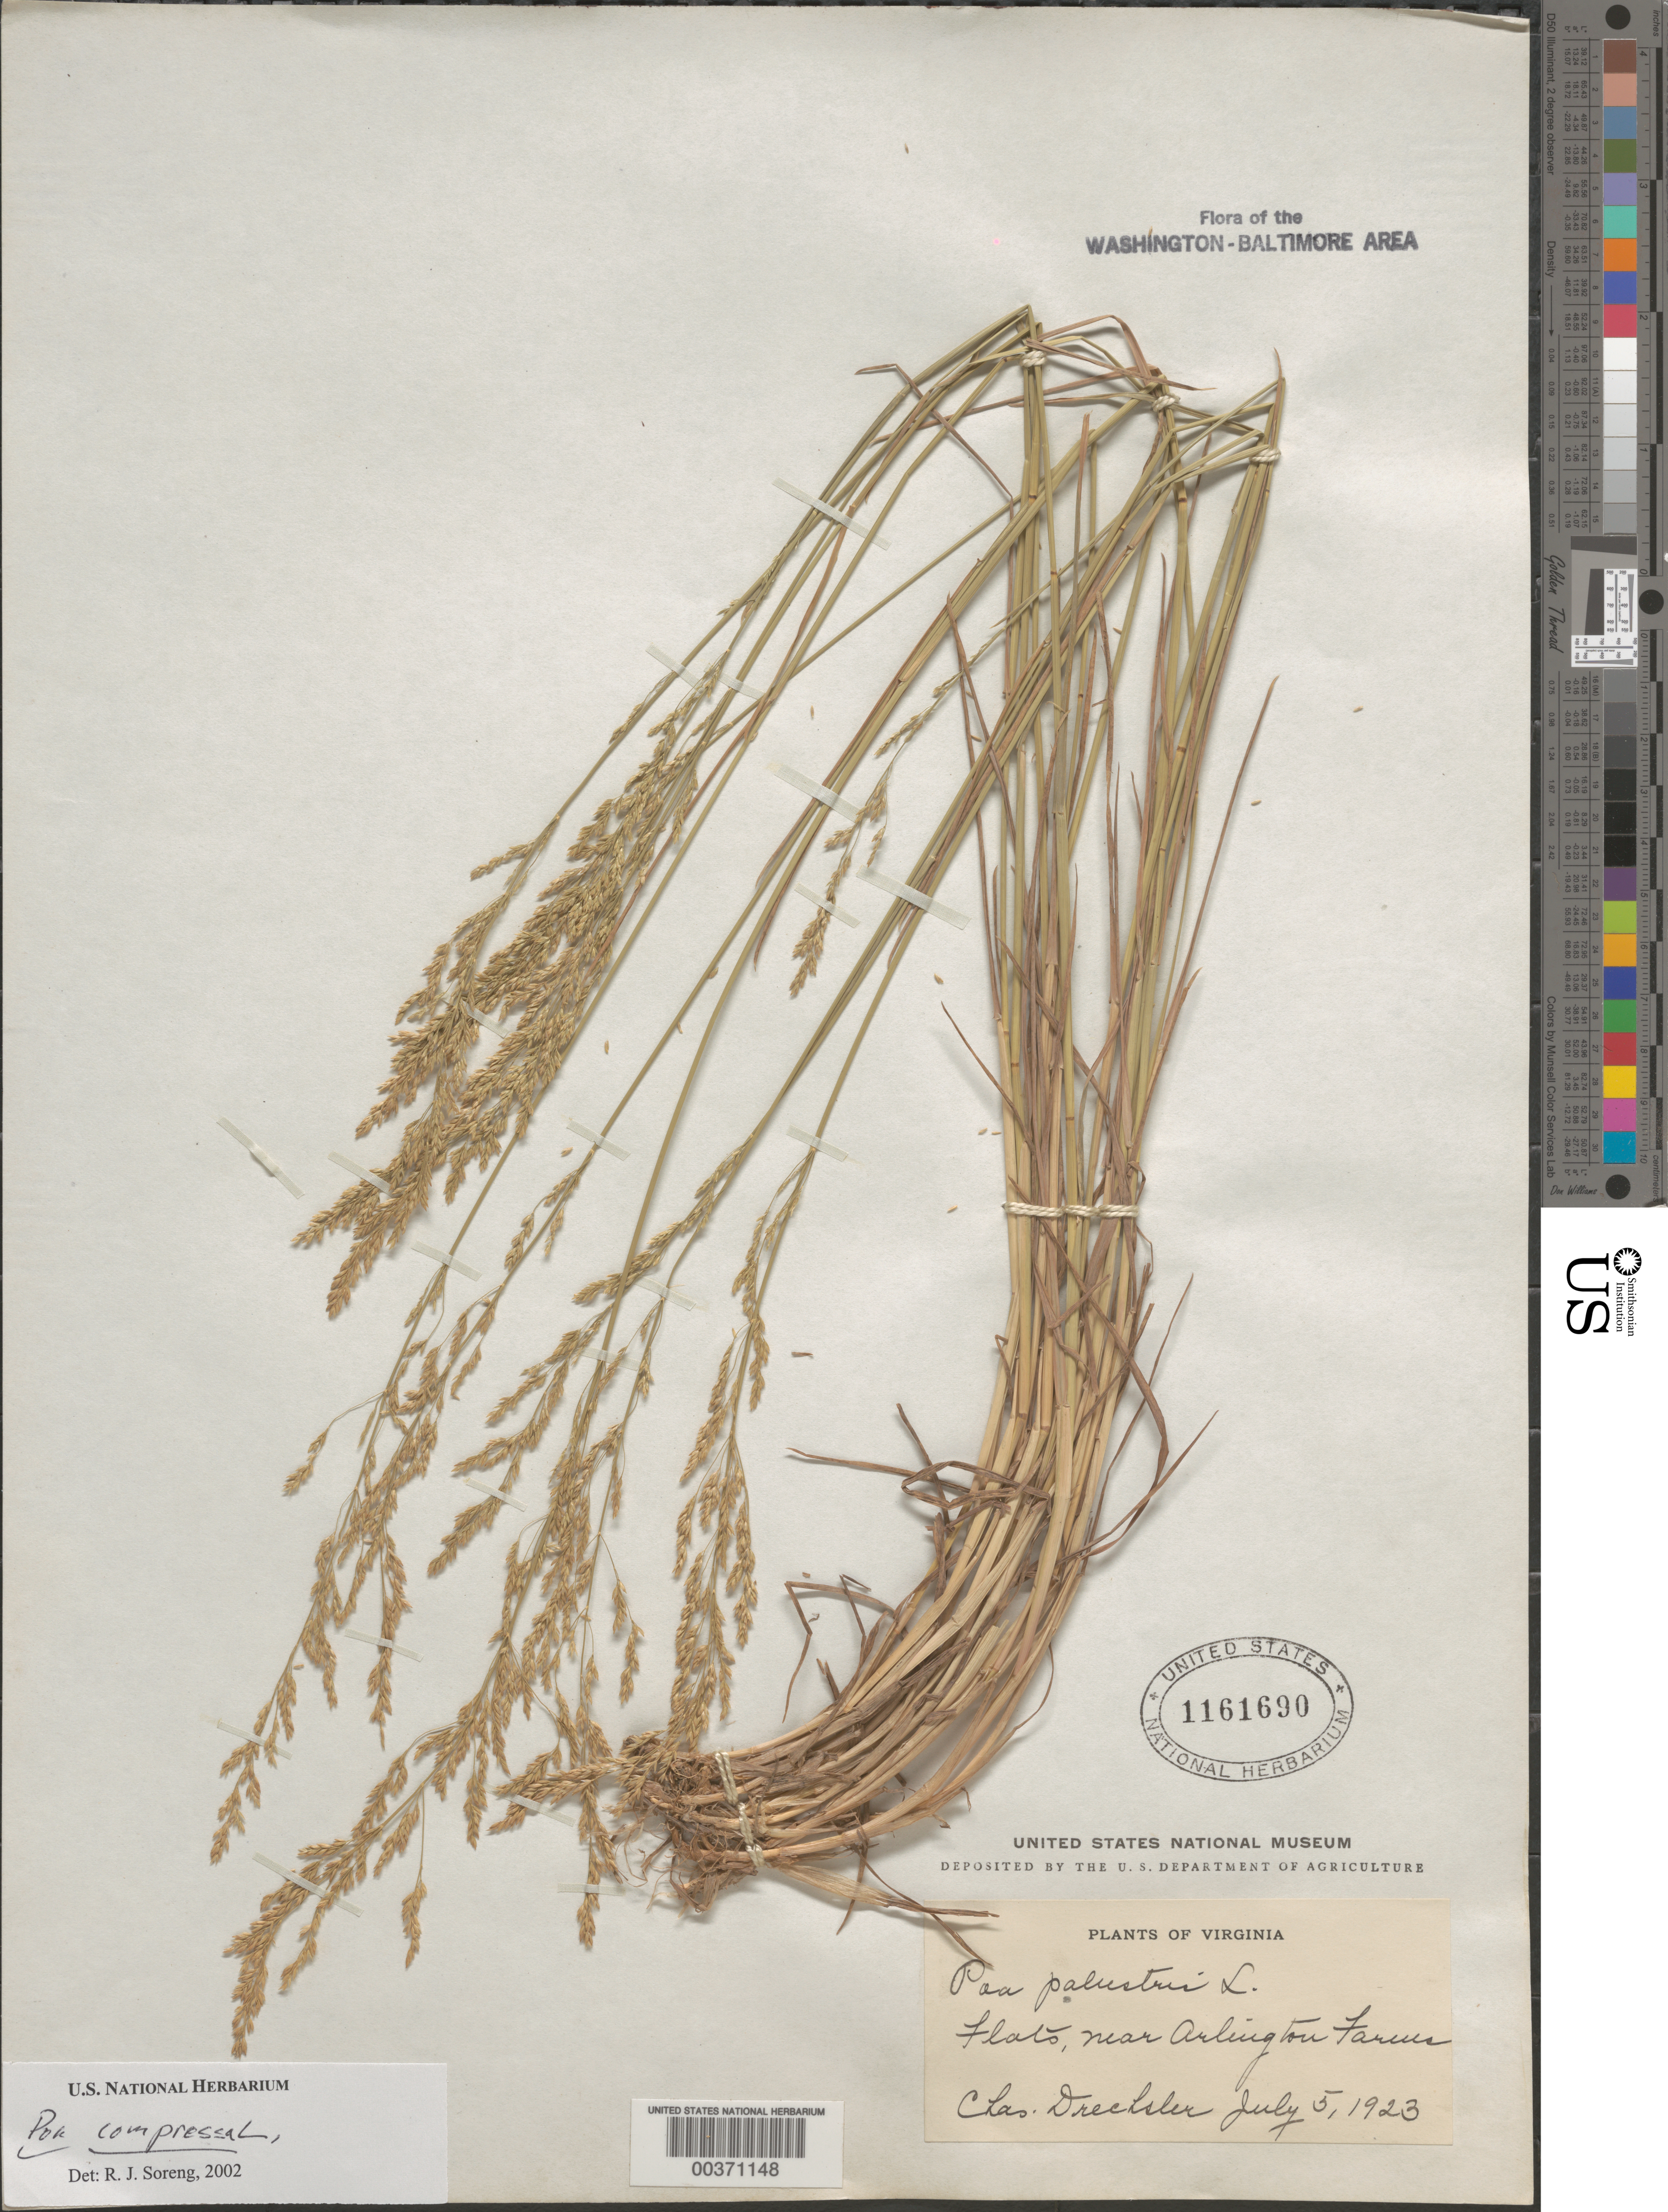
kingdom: Plantae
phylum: Tracheophyta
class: Liliopsida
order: Poales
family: Poaceae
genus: Poa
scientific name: Poa compressa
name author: L.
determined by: Soreng, Robert J., Research Associate (BOT), Smithsonian Institution - National Museum of Natural History (UNITED STATES)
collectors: C. Drechsler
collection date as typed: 05 Jul 1923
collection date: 1923-07-05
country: United States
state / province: Virginia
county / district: Arlington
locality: Near Arlington Farm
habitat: Flats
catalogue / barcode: US 1161690